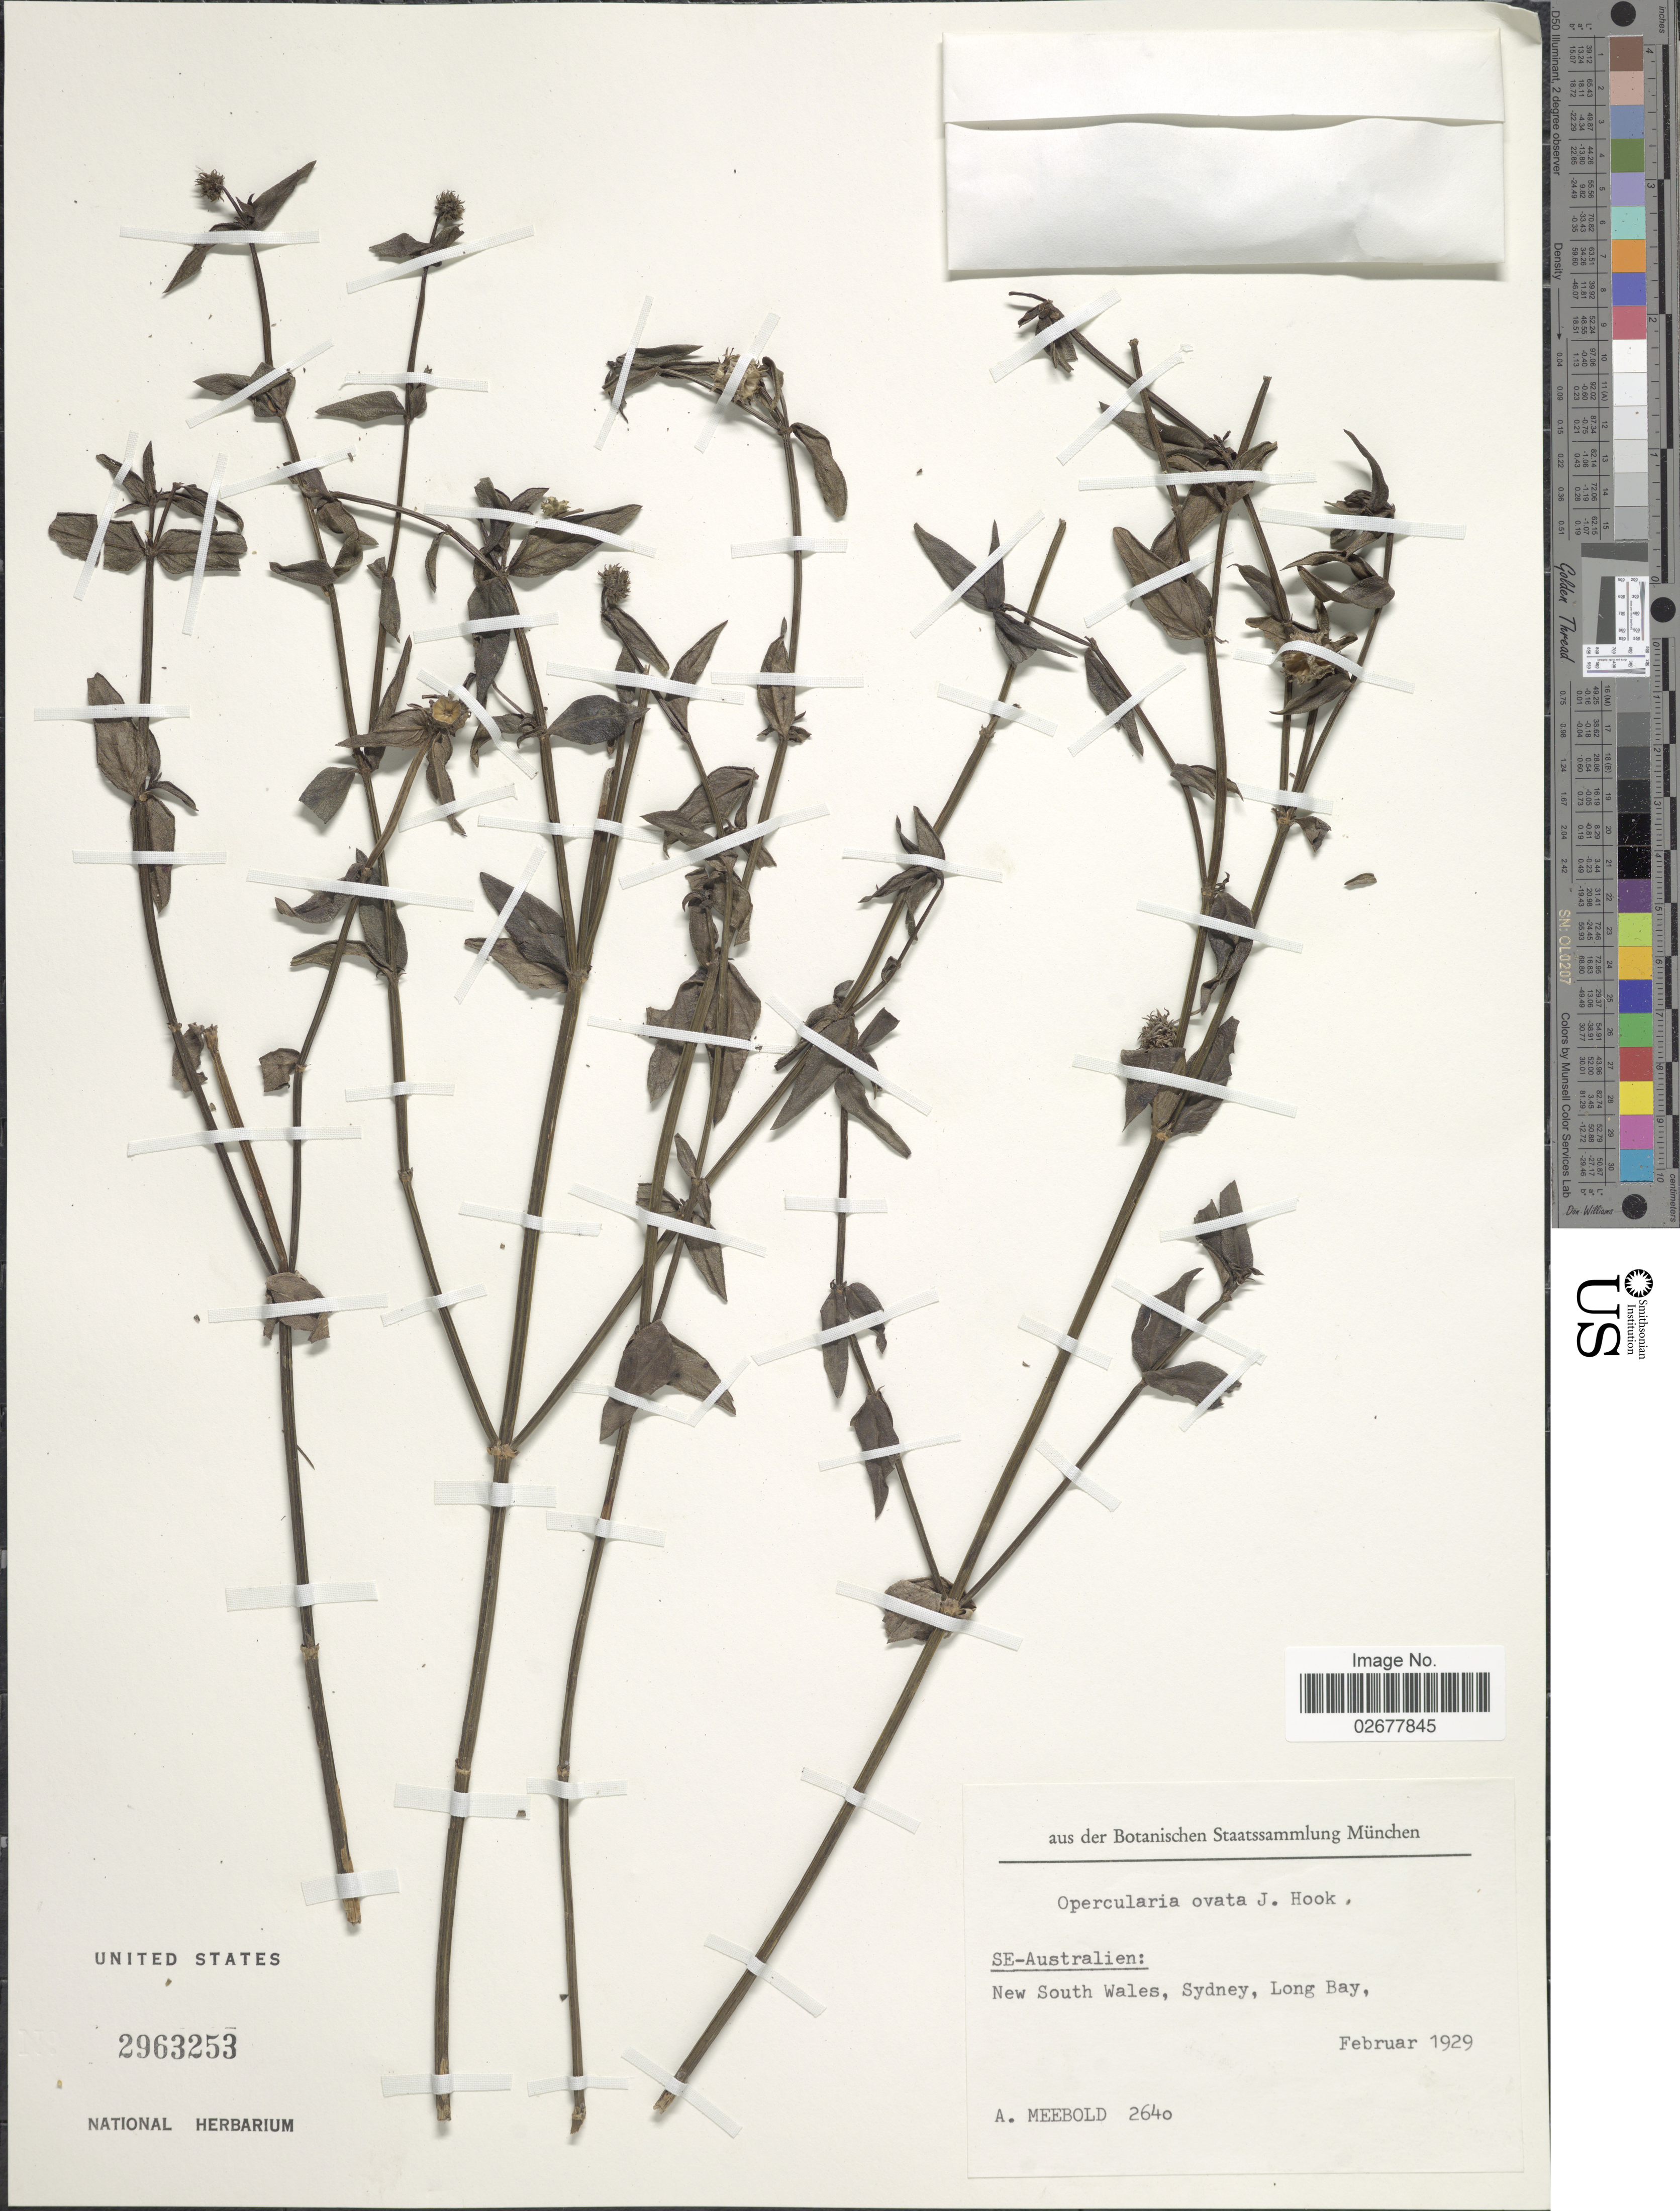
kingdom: Plantae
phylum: Tracheophyta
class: Magnoliopsida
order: Gentianales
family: Rubiaceae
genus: Opercularia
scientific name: Opercularia ovata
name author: Hook. f.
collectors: A. Meebold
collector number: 2640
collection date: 1929-02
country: Australia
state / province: New South Wales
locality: Sydney, Long Bay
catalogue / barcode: US 2963253